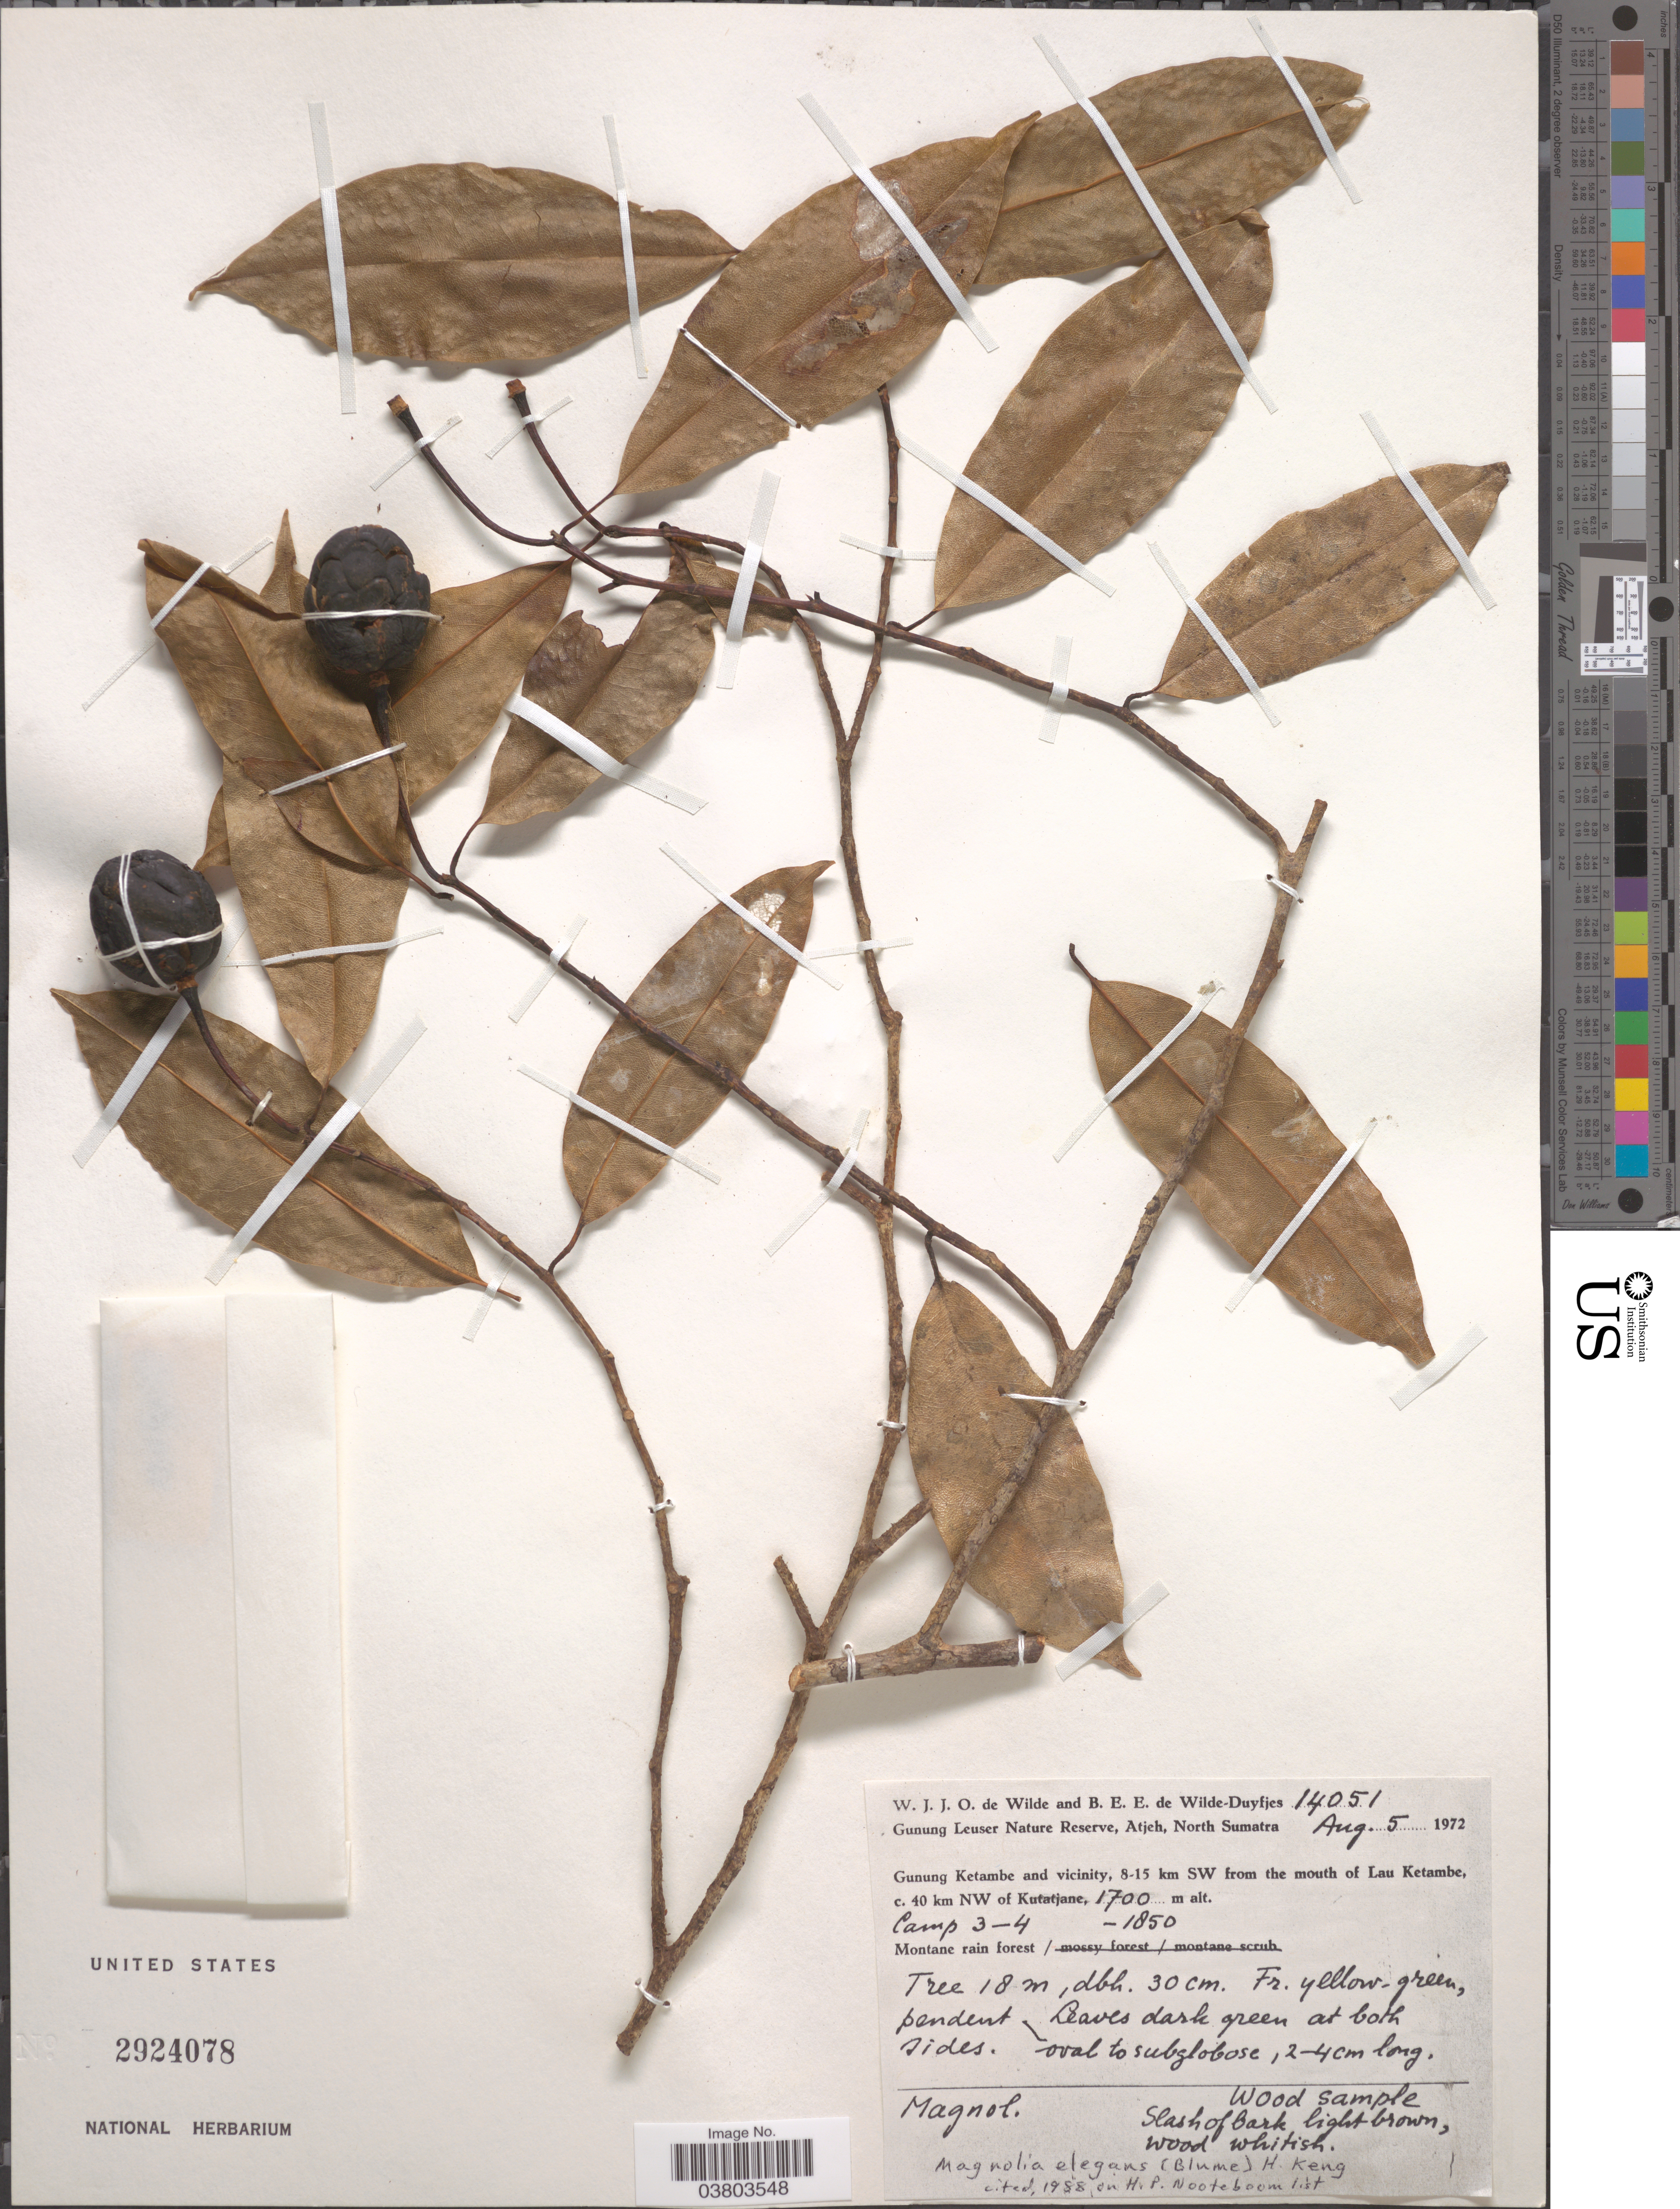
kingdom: Plantae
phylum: Tracheophyta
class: Magnoliopsida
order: Magnoliales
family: Magnoliaceae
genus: Magnolia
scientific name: Magnolia elegans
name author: (Blume) H. Keng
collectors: W. J. de Wilde & B. E. de Wilde-Duyfjes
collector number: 14051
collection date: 1972-08-05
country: Indonesia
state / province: Sumatra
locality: Gunung Leuser Nature Reserve, Atjeh, North Sumatra. Gunung Ketambe and vicinity, 8-15 km SW from the mouth of Lau Ketambe, c. 40 km NW of Kutatjane. Camp 3-4.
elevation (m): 1700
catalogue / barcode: US 2924078